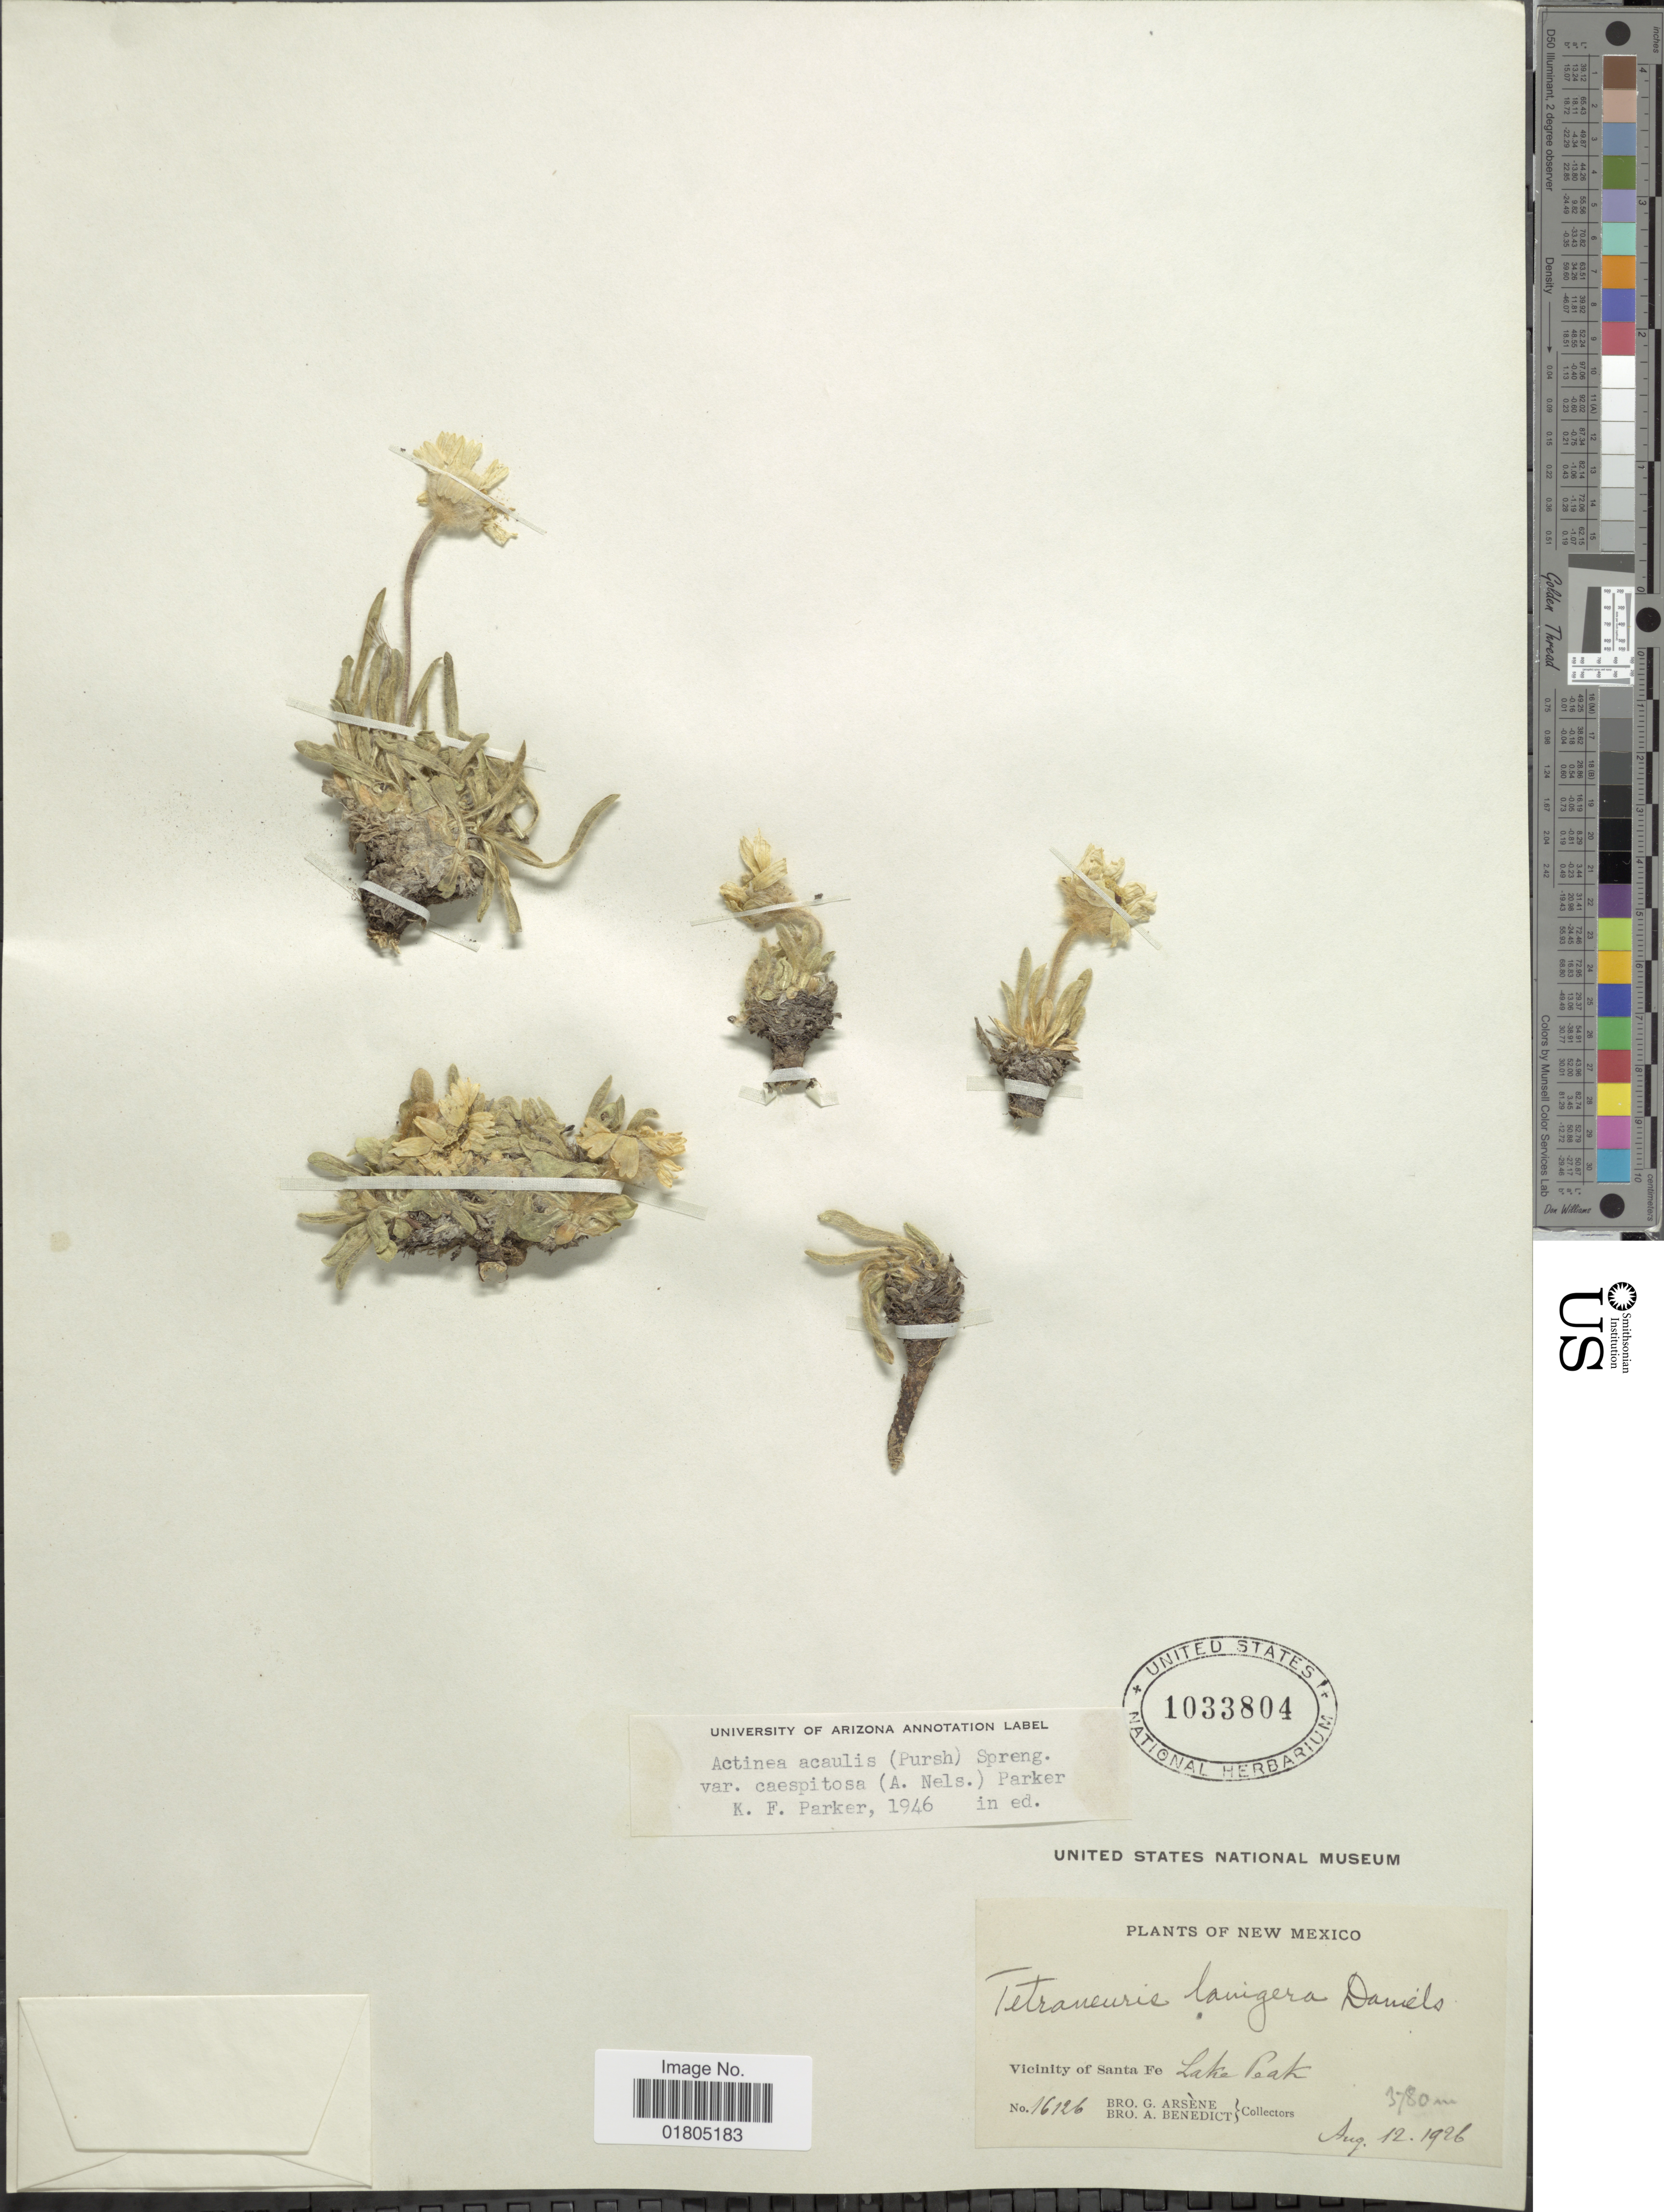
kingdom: Plantae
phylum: Tracheophyta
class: Magnoliopsida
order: Asterales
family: Asteraceae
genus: Actinea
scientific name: Actinea acaulis var. caespitosa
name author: (A. Nelson) K.F. Parker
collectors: Bro. G. Arsène & Bro. A. Benedict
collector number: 16126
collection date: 1926-08-12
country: United States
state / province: New Mexico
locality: Vicinity of Santa Fe., Lake Peak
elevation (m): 3780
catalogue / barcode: US 1033804